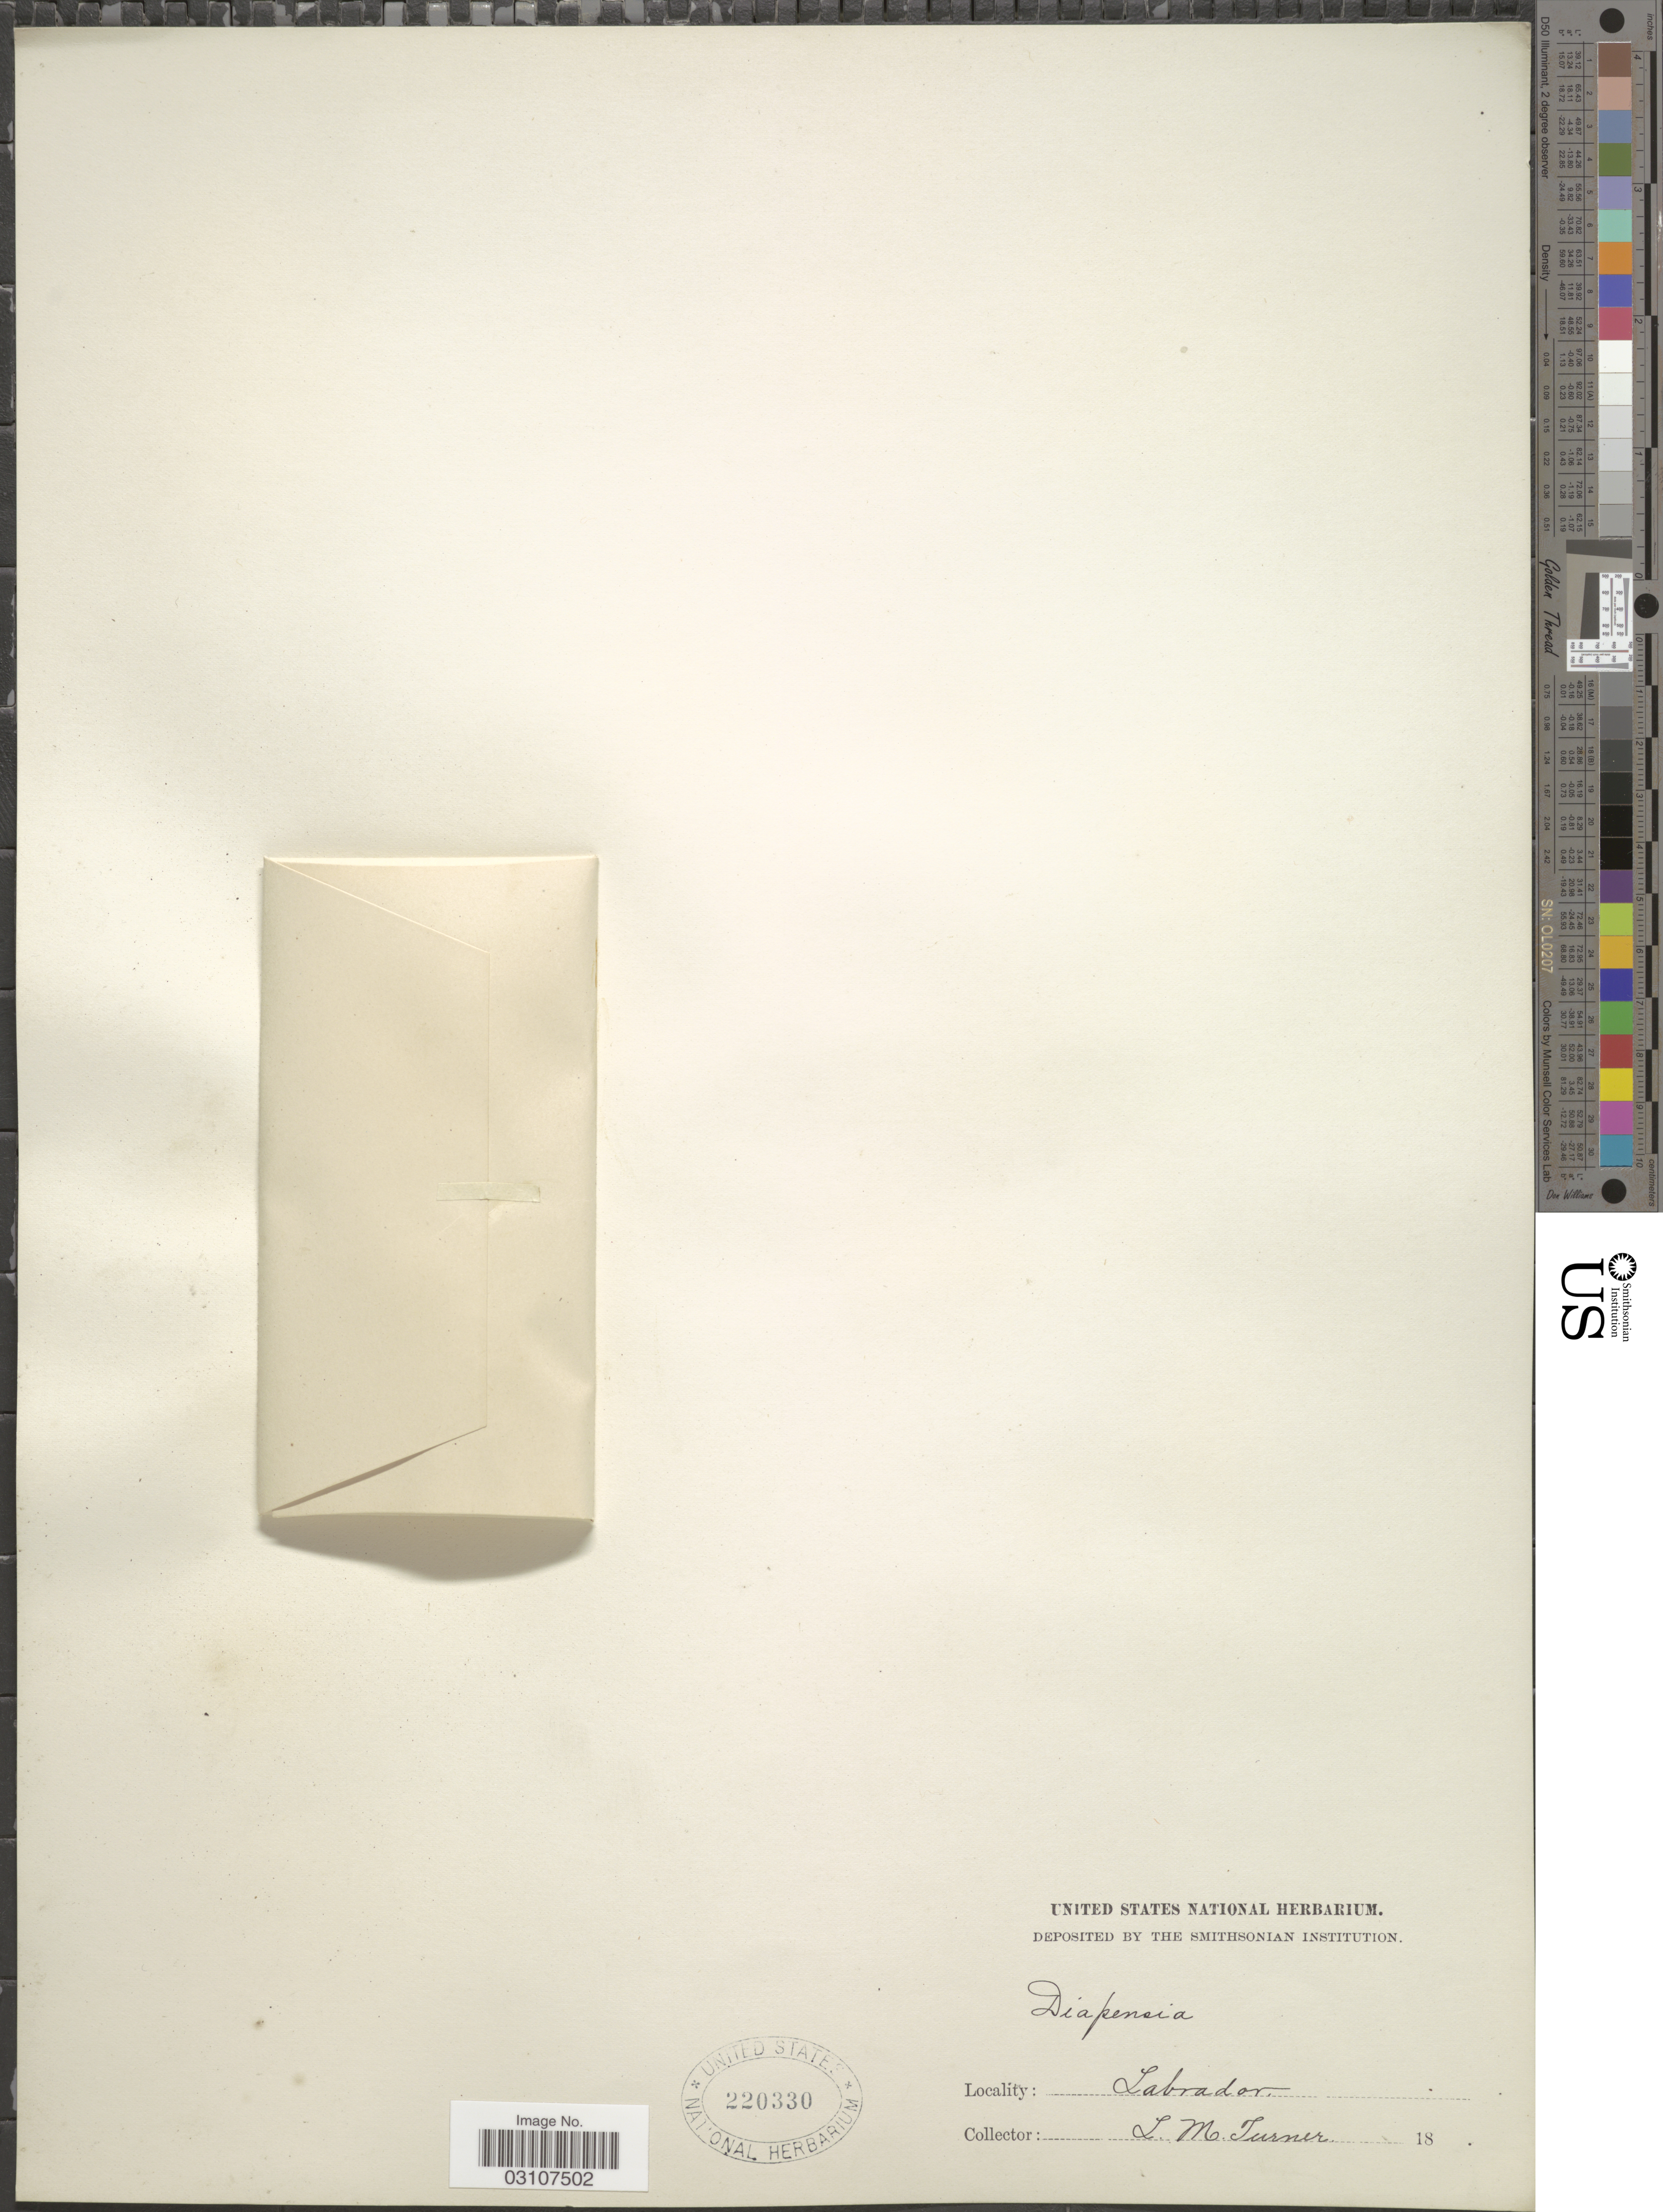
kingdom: Plantae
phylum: Tracheophyta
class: Magnoliopsida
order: Ericales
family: Diapensiaceae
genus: Diapensia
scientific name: Diapensia lapponica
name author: L.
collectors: L. M. Turner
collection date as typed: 18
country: Canada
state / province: Newfoundland and Labrador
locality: Labrador.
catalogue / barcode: US 220330